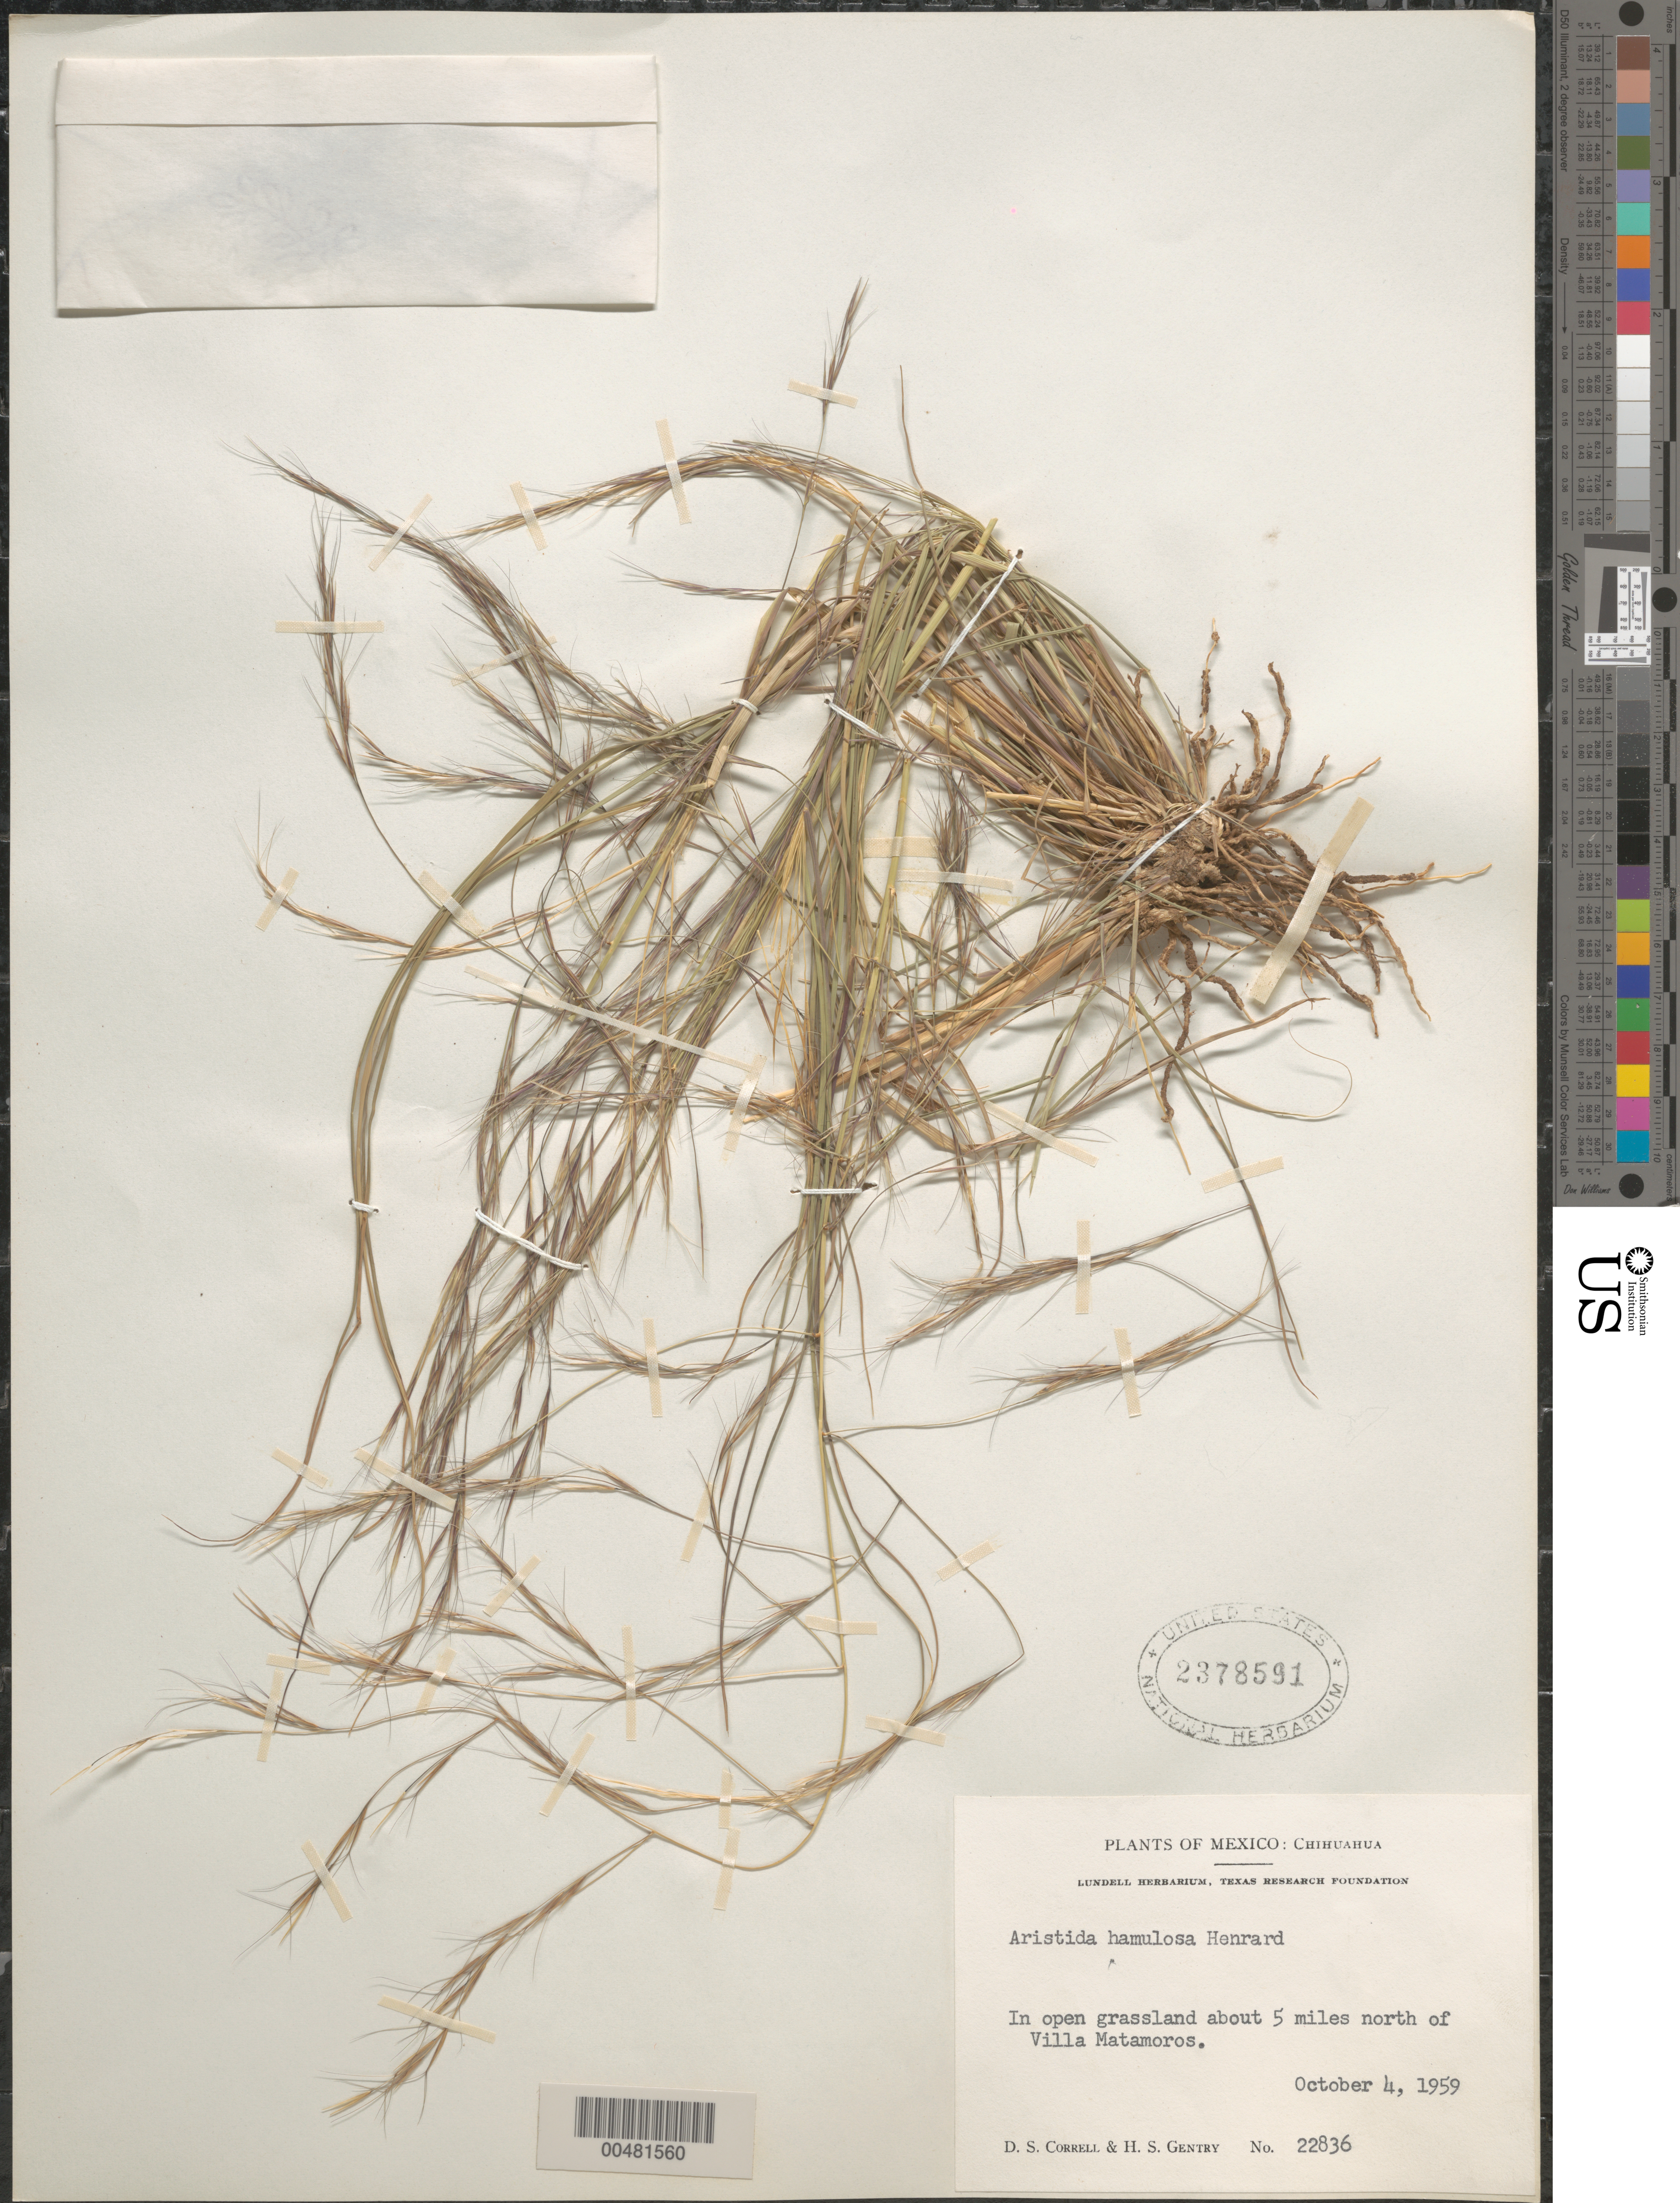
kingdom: Plantae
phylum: Tracheophyta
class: Liliopsida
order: Poales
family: Poaceae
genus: Aristida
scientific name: Aristida hamulosa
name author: Henr.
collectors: D. S. Correll & H. S. Gentry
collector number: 22836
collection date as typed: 4 Oct 1959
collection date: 1959-10-04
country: Mexico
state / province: Chihuahua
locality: In open grassland about 5 mi N of Villa Matamoros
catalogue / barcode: US 2378591